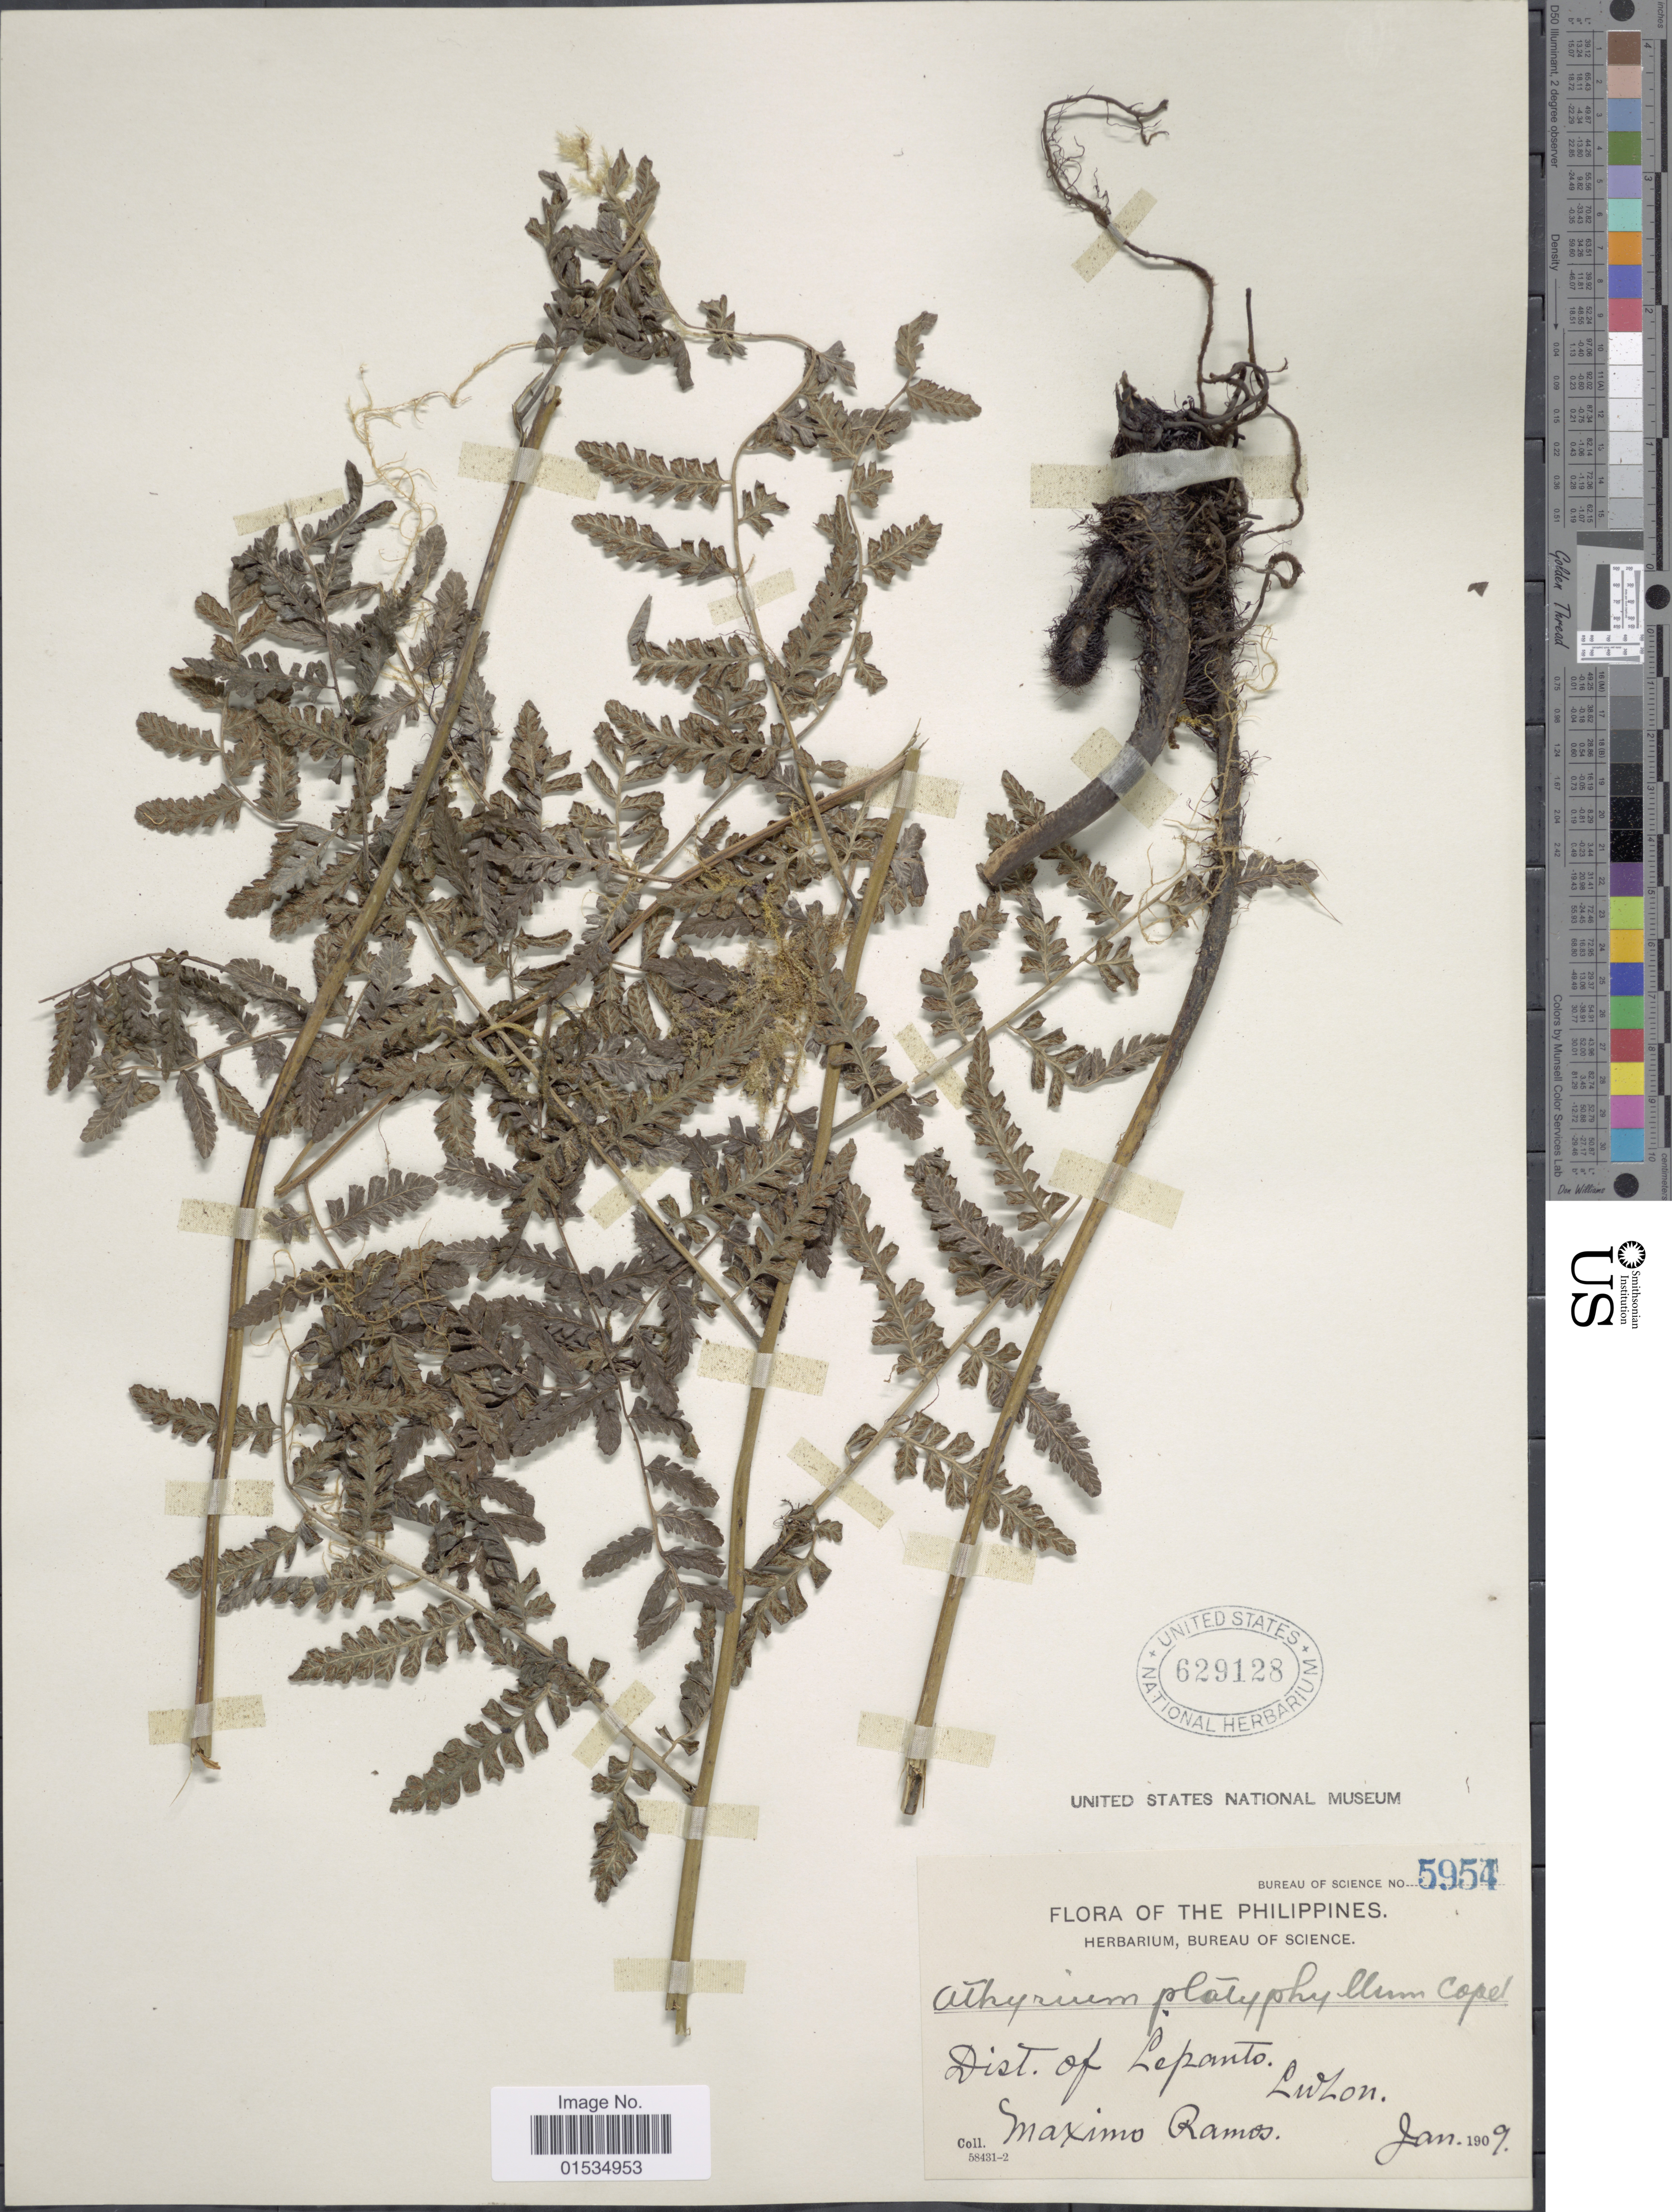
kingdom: Plantae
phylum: Tracheophyta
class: Polypodiopsida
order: Polypodiales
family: Athyriaceae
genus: Diplazium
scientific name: Diplazium griffithii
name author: (T. Moore) Diels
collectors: M. Ramos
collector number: Bureau of Science 5954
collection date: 1909-01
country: Philippines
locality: Dist. of Lepanto, Luzon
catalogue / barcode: US 629128